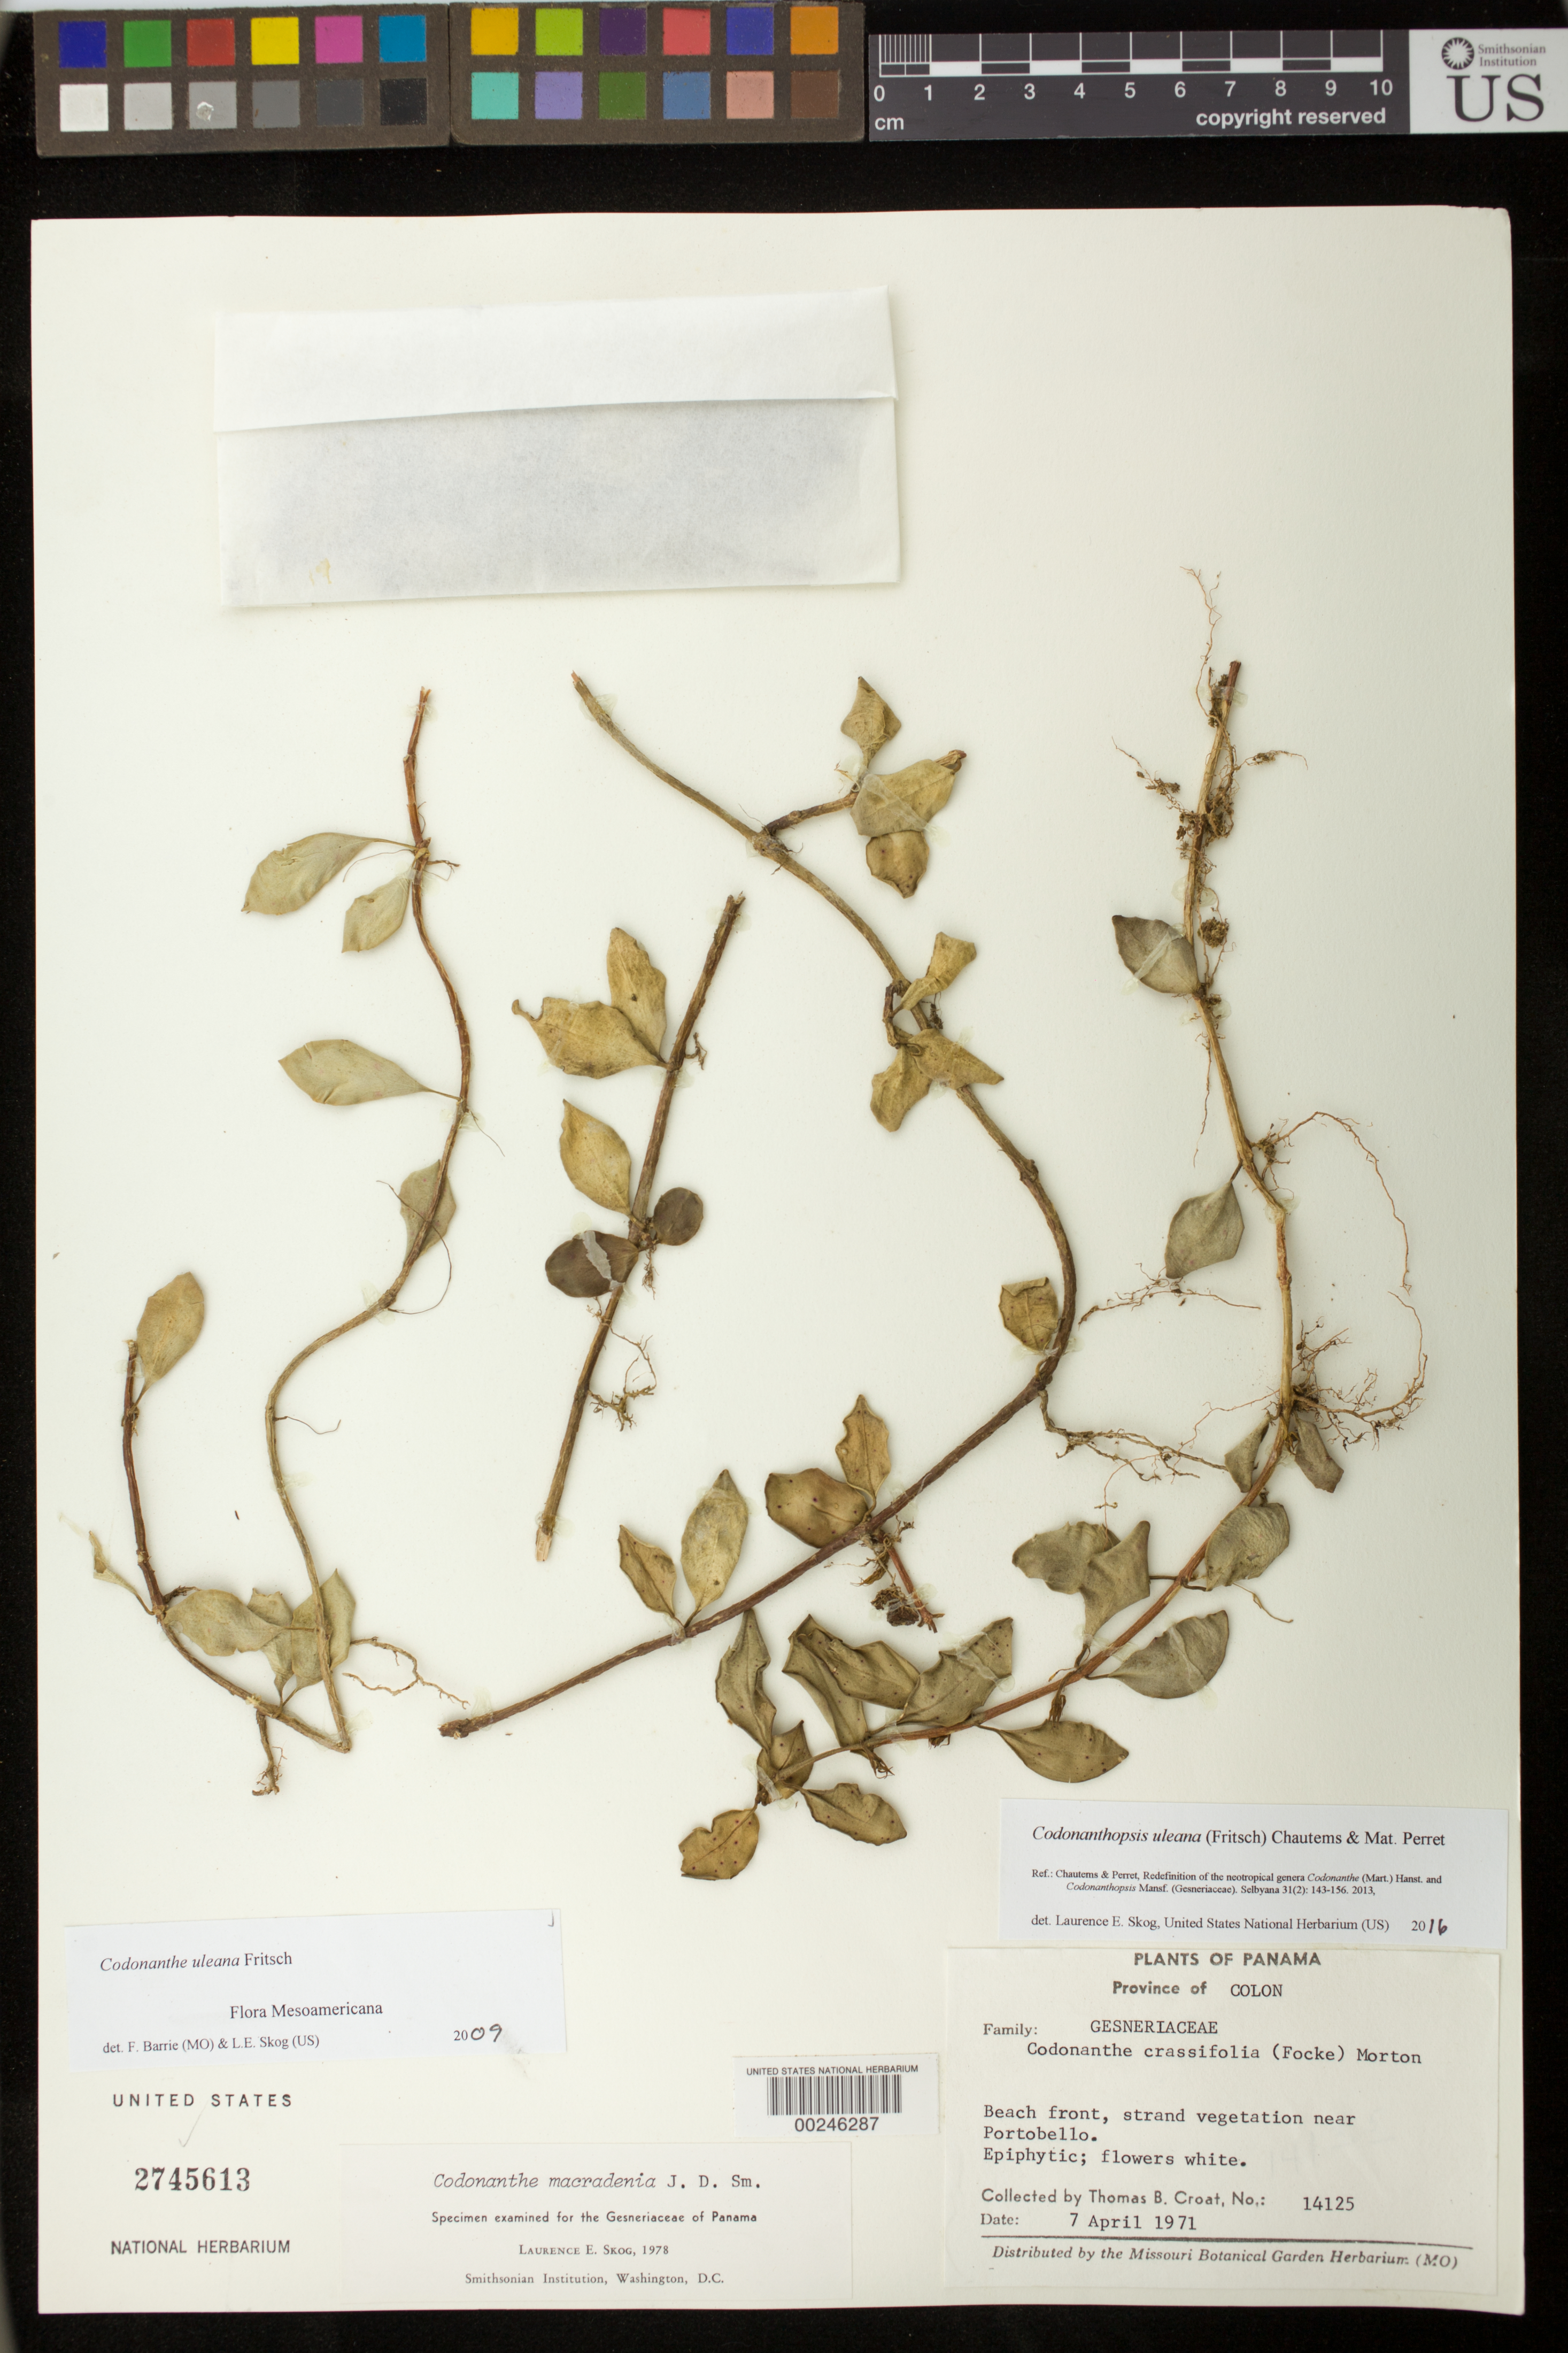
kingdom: Plantae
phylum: Tracheophyta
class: Magnoliopsida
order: Lamiales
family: Gesneriaceae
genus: Codonanthopsis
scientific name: Codonanthopsis uleana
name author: (Fritsch) Chautems & Mat.Perret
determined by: Skog, Laurence E.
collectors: T. B. Croat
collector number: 14125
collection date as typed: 07 Apr 1971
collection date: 1971-04-07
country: Panama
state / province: Colón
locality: Near Portobello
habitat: Beach front, strand vegetation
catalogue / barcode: US 2745613